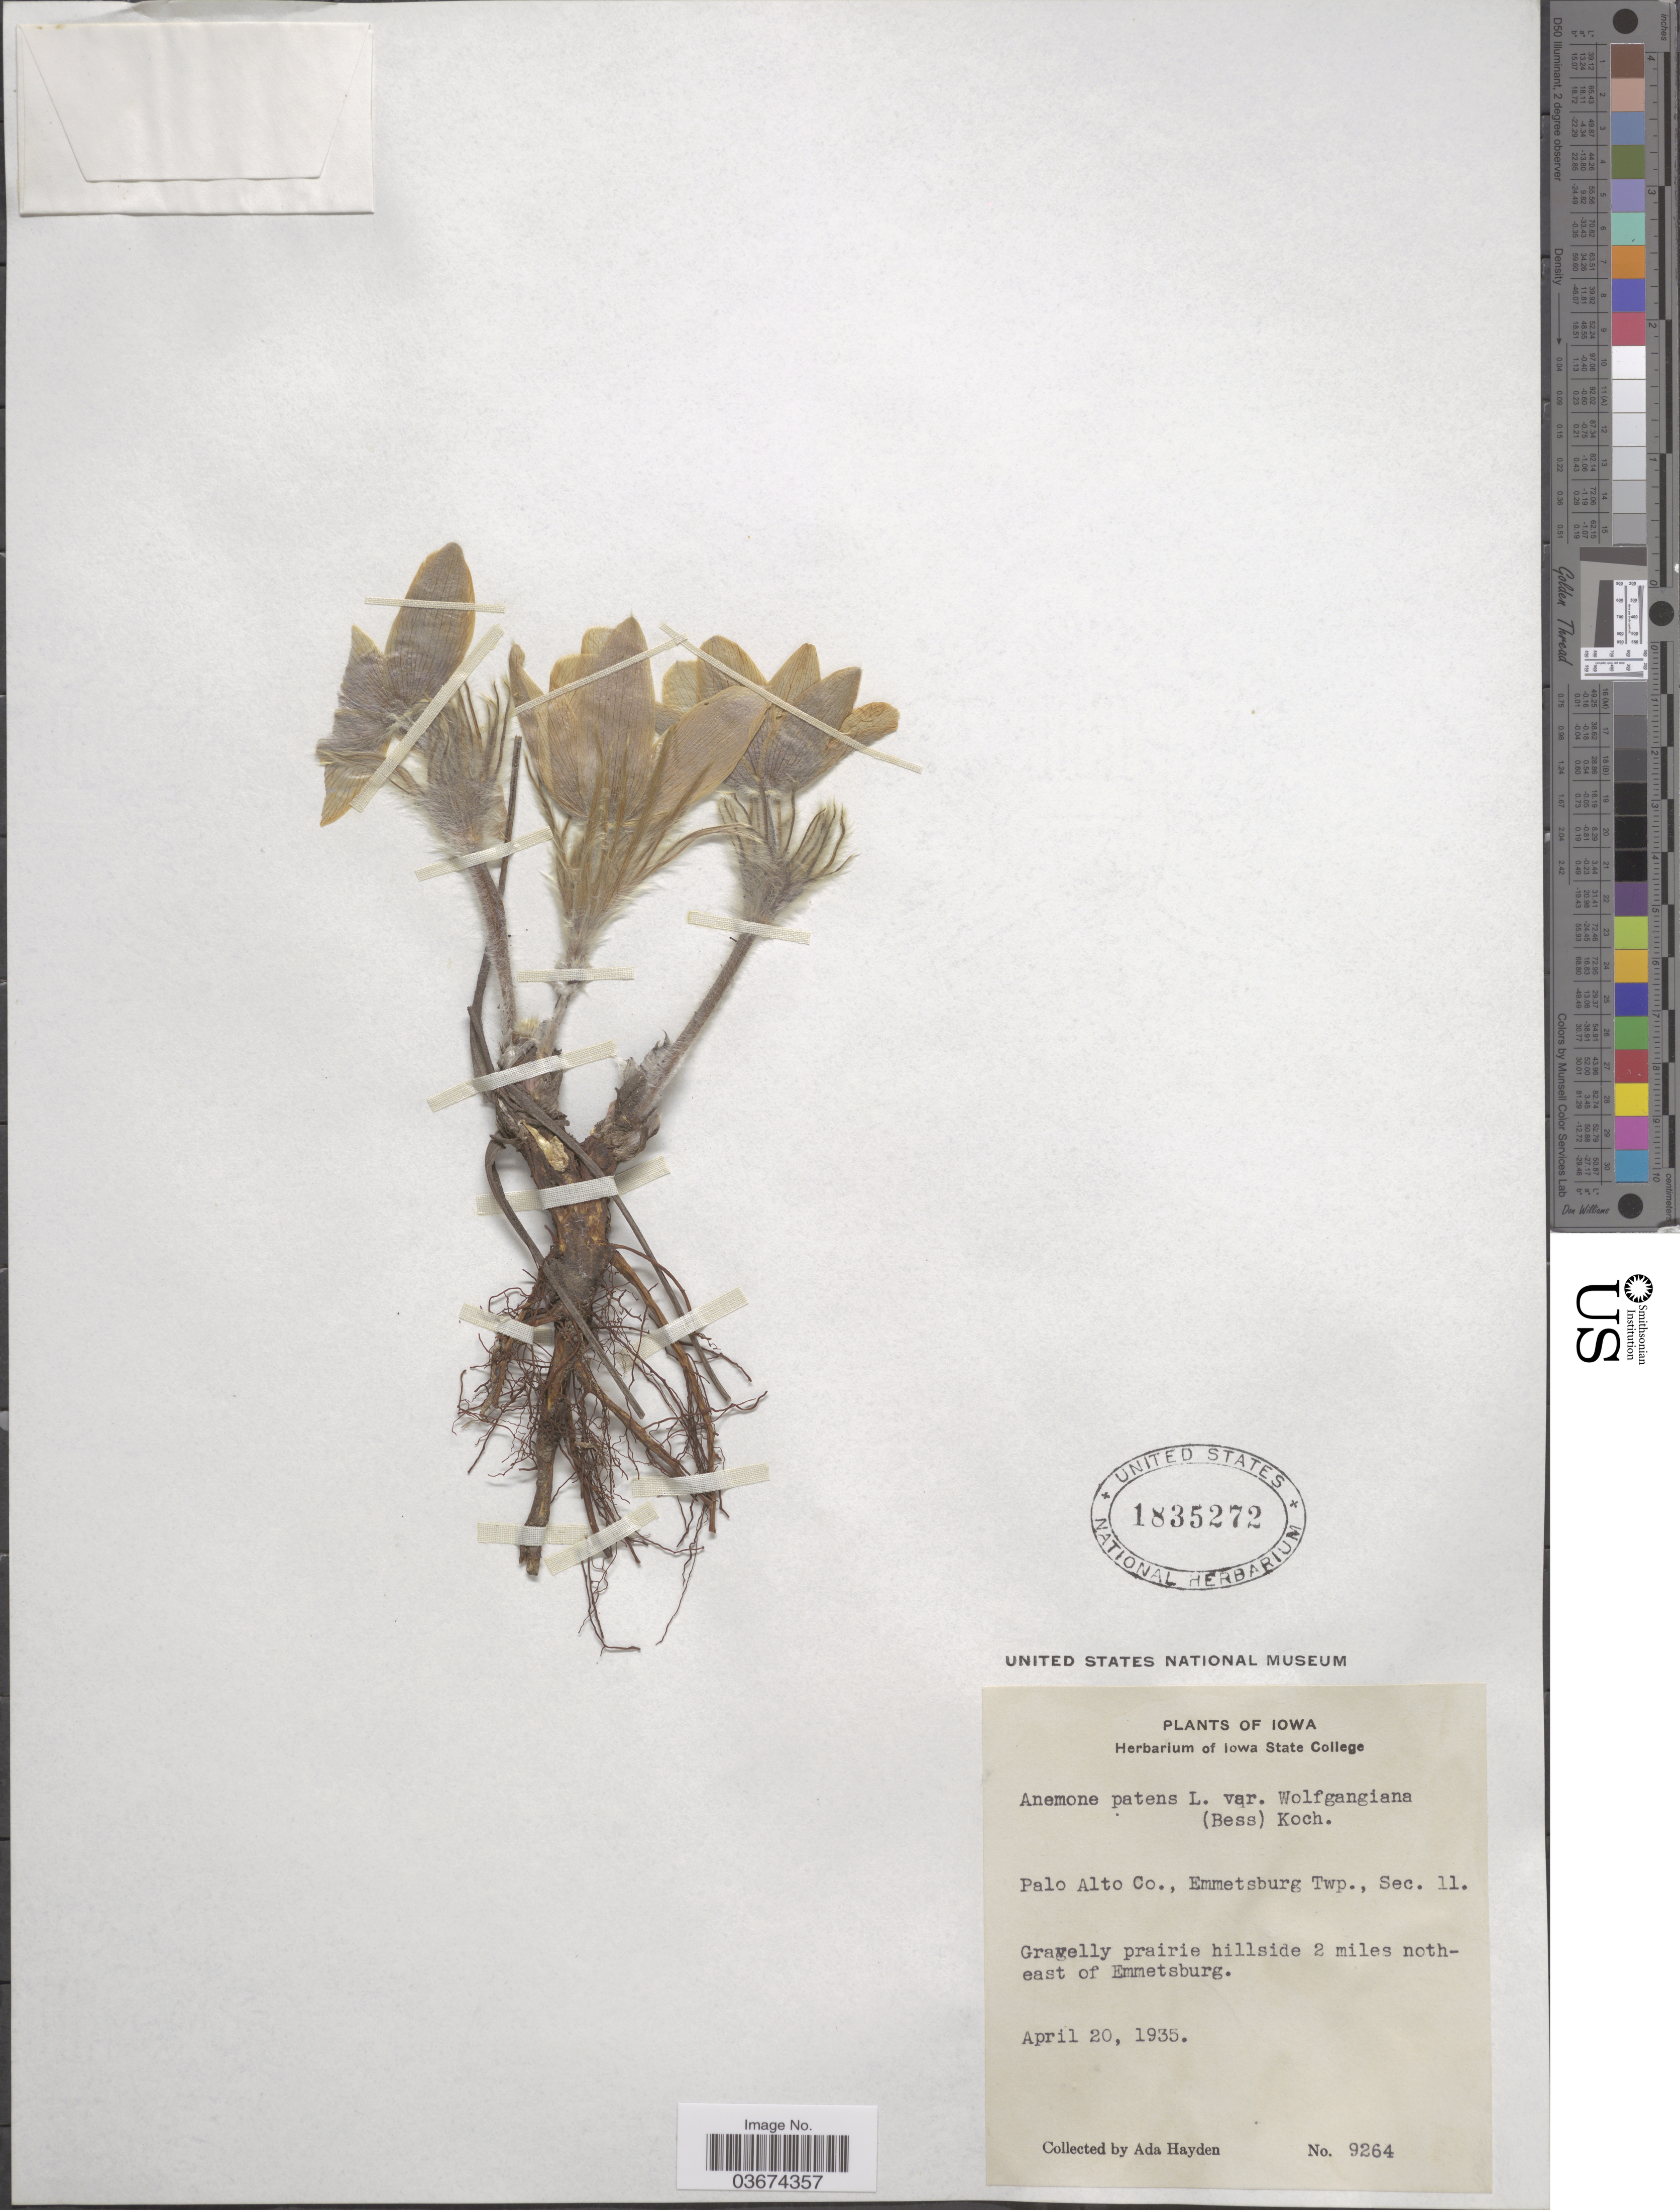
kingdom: Plantae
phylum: Tracheophyta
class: Magnoliopsida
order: Ranunculales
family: Ranunculaceae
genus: Pulsatilla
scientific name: Pulsatilla nuttalliana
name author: (DC.) Bercht. & J. Presl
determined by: Strong, Mark T., (BOT), Smithsonian Institution - National Museum of Natural History (UNITED STATES)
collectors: Ada Hayden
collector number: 9264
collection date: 1935-04-20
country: United States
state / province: Iowa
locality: Palo Alto Co, Emmetsburg Twp., Sec. 11. 2 miles northeast of Emmetsburg.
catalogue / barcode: US 1835272